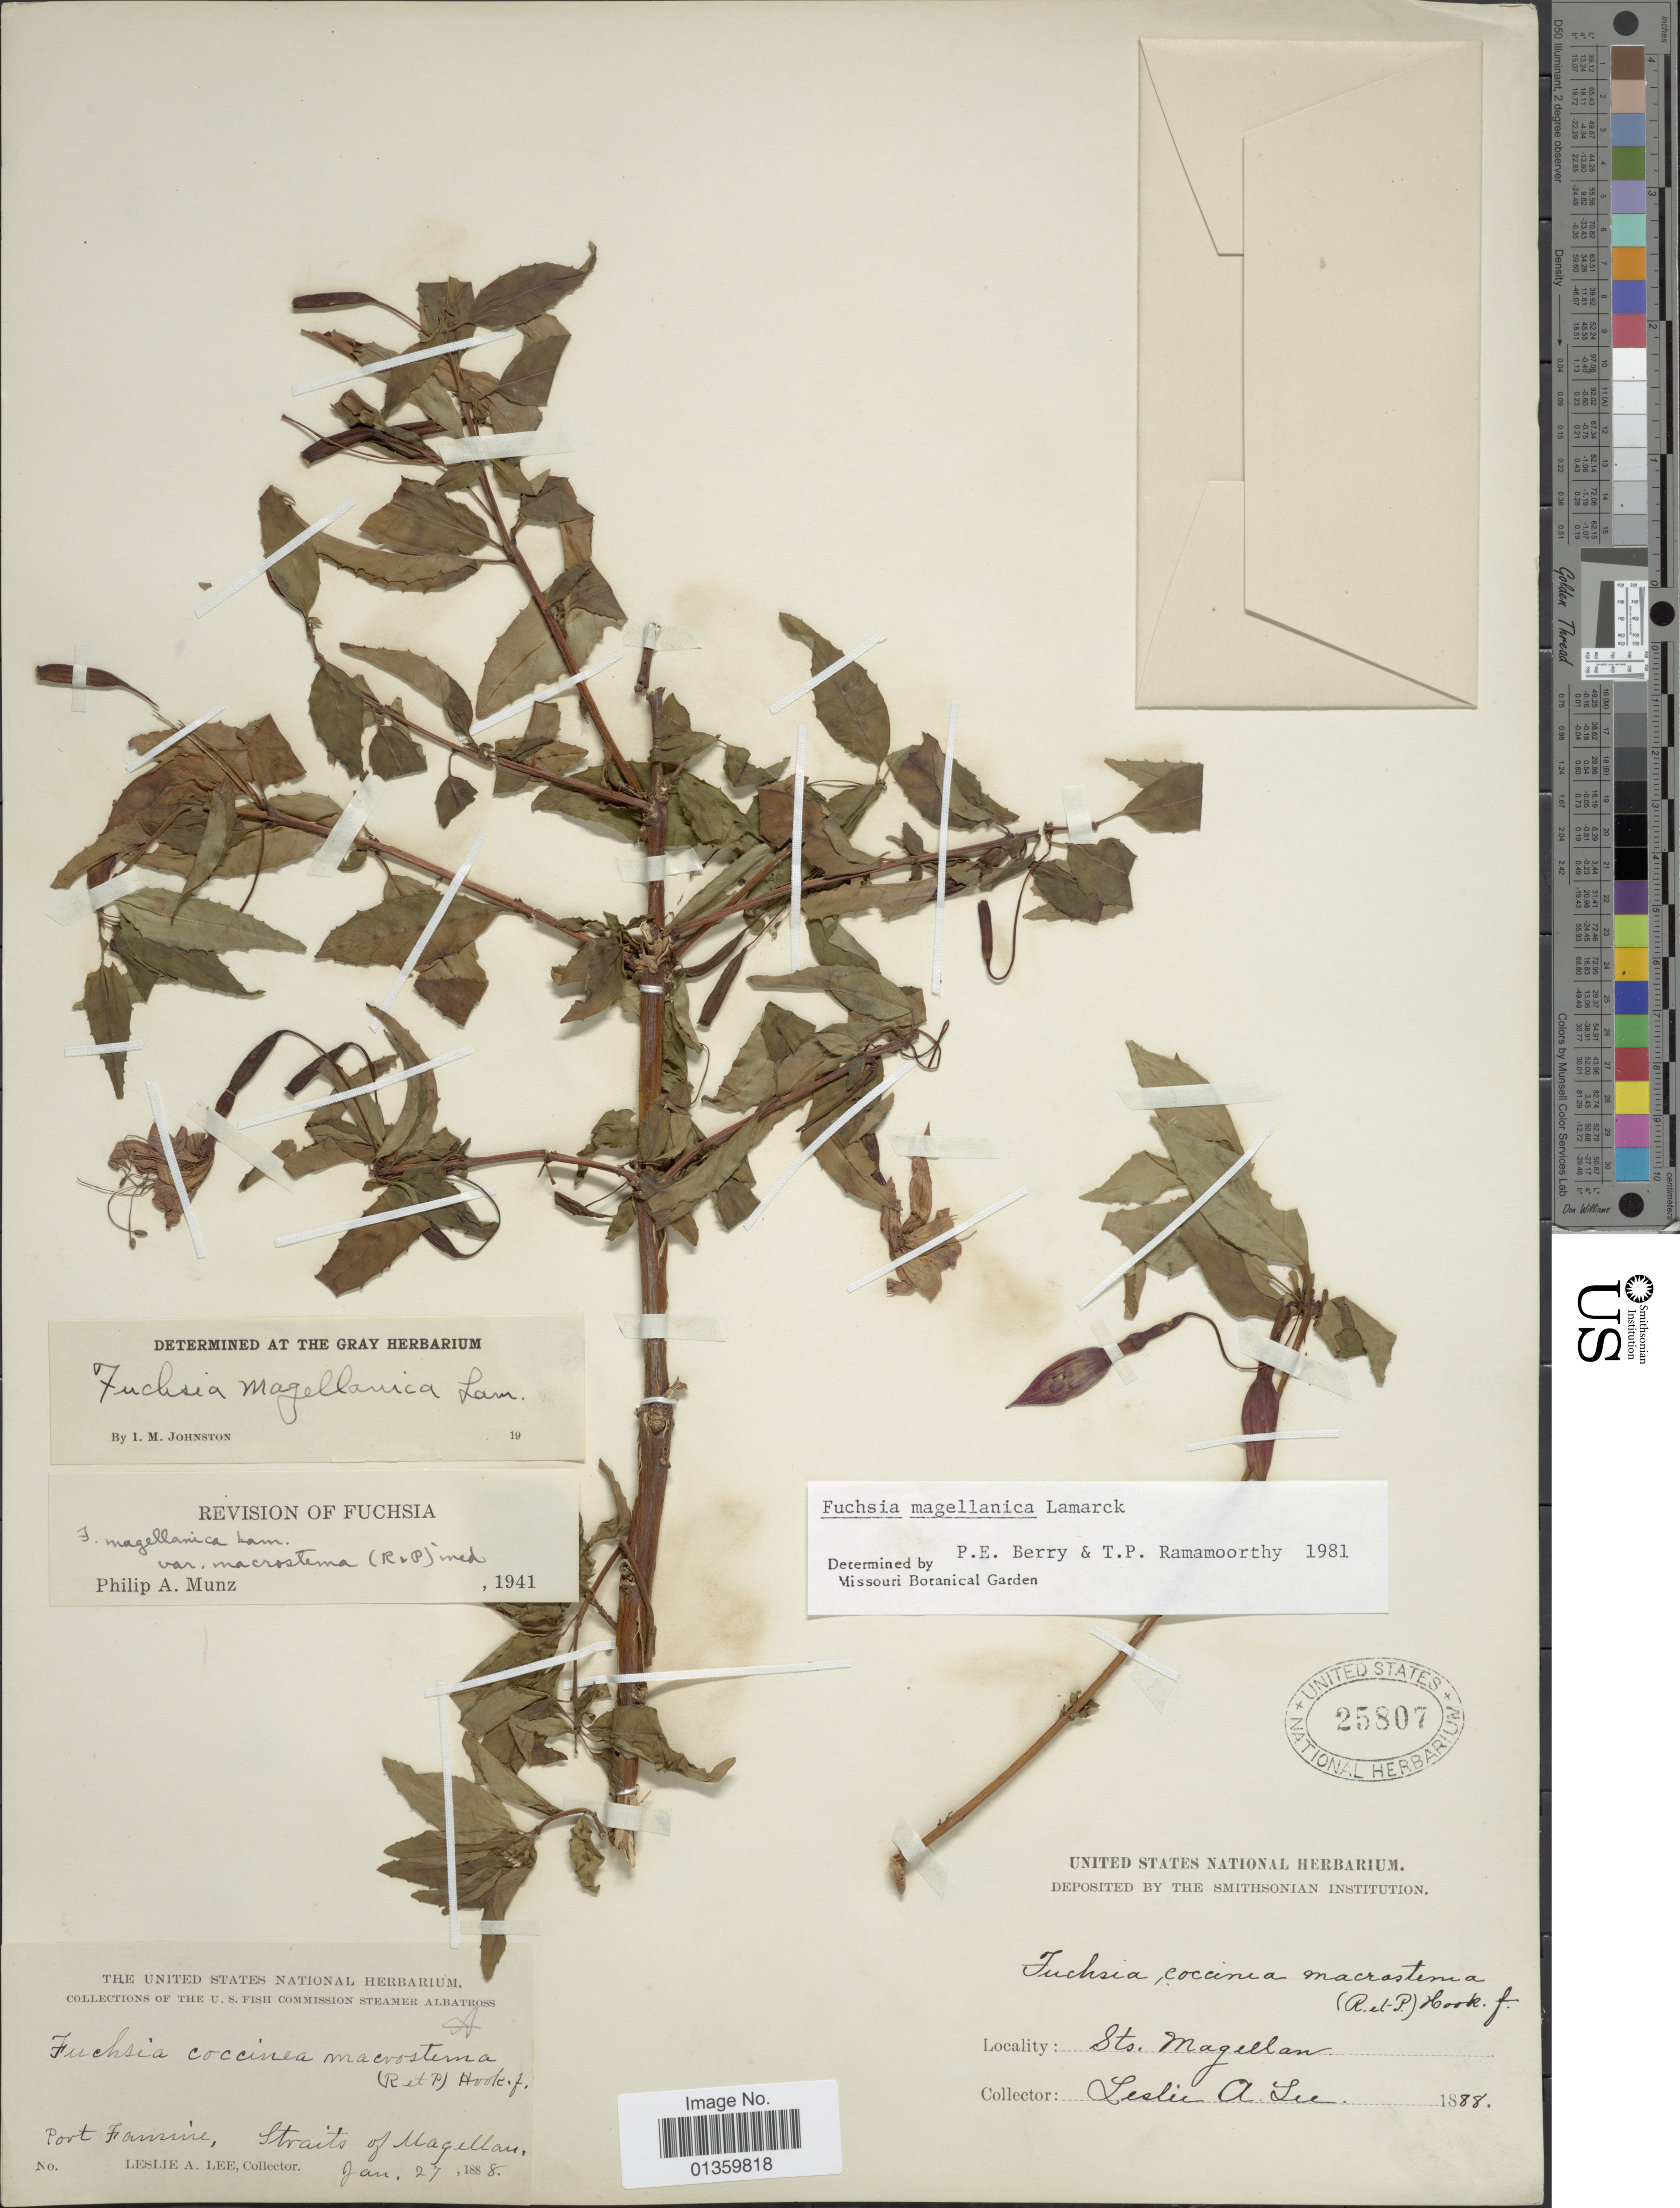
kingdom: Plantae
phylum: Tracheophyta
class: Magnoliopsida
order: Myrtales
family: Onagraceae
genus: Fuchsia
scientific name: Fuchsia magellanica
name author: Lam.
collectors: L. Lee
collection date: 1888-01-27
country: Chile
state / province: Magallanes y de la Antártica Chilena (XII)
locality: Port Famine, Straits of Magellan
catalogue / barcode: US 25807